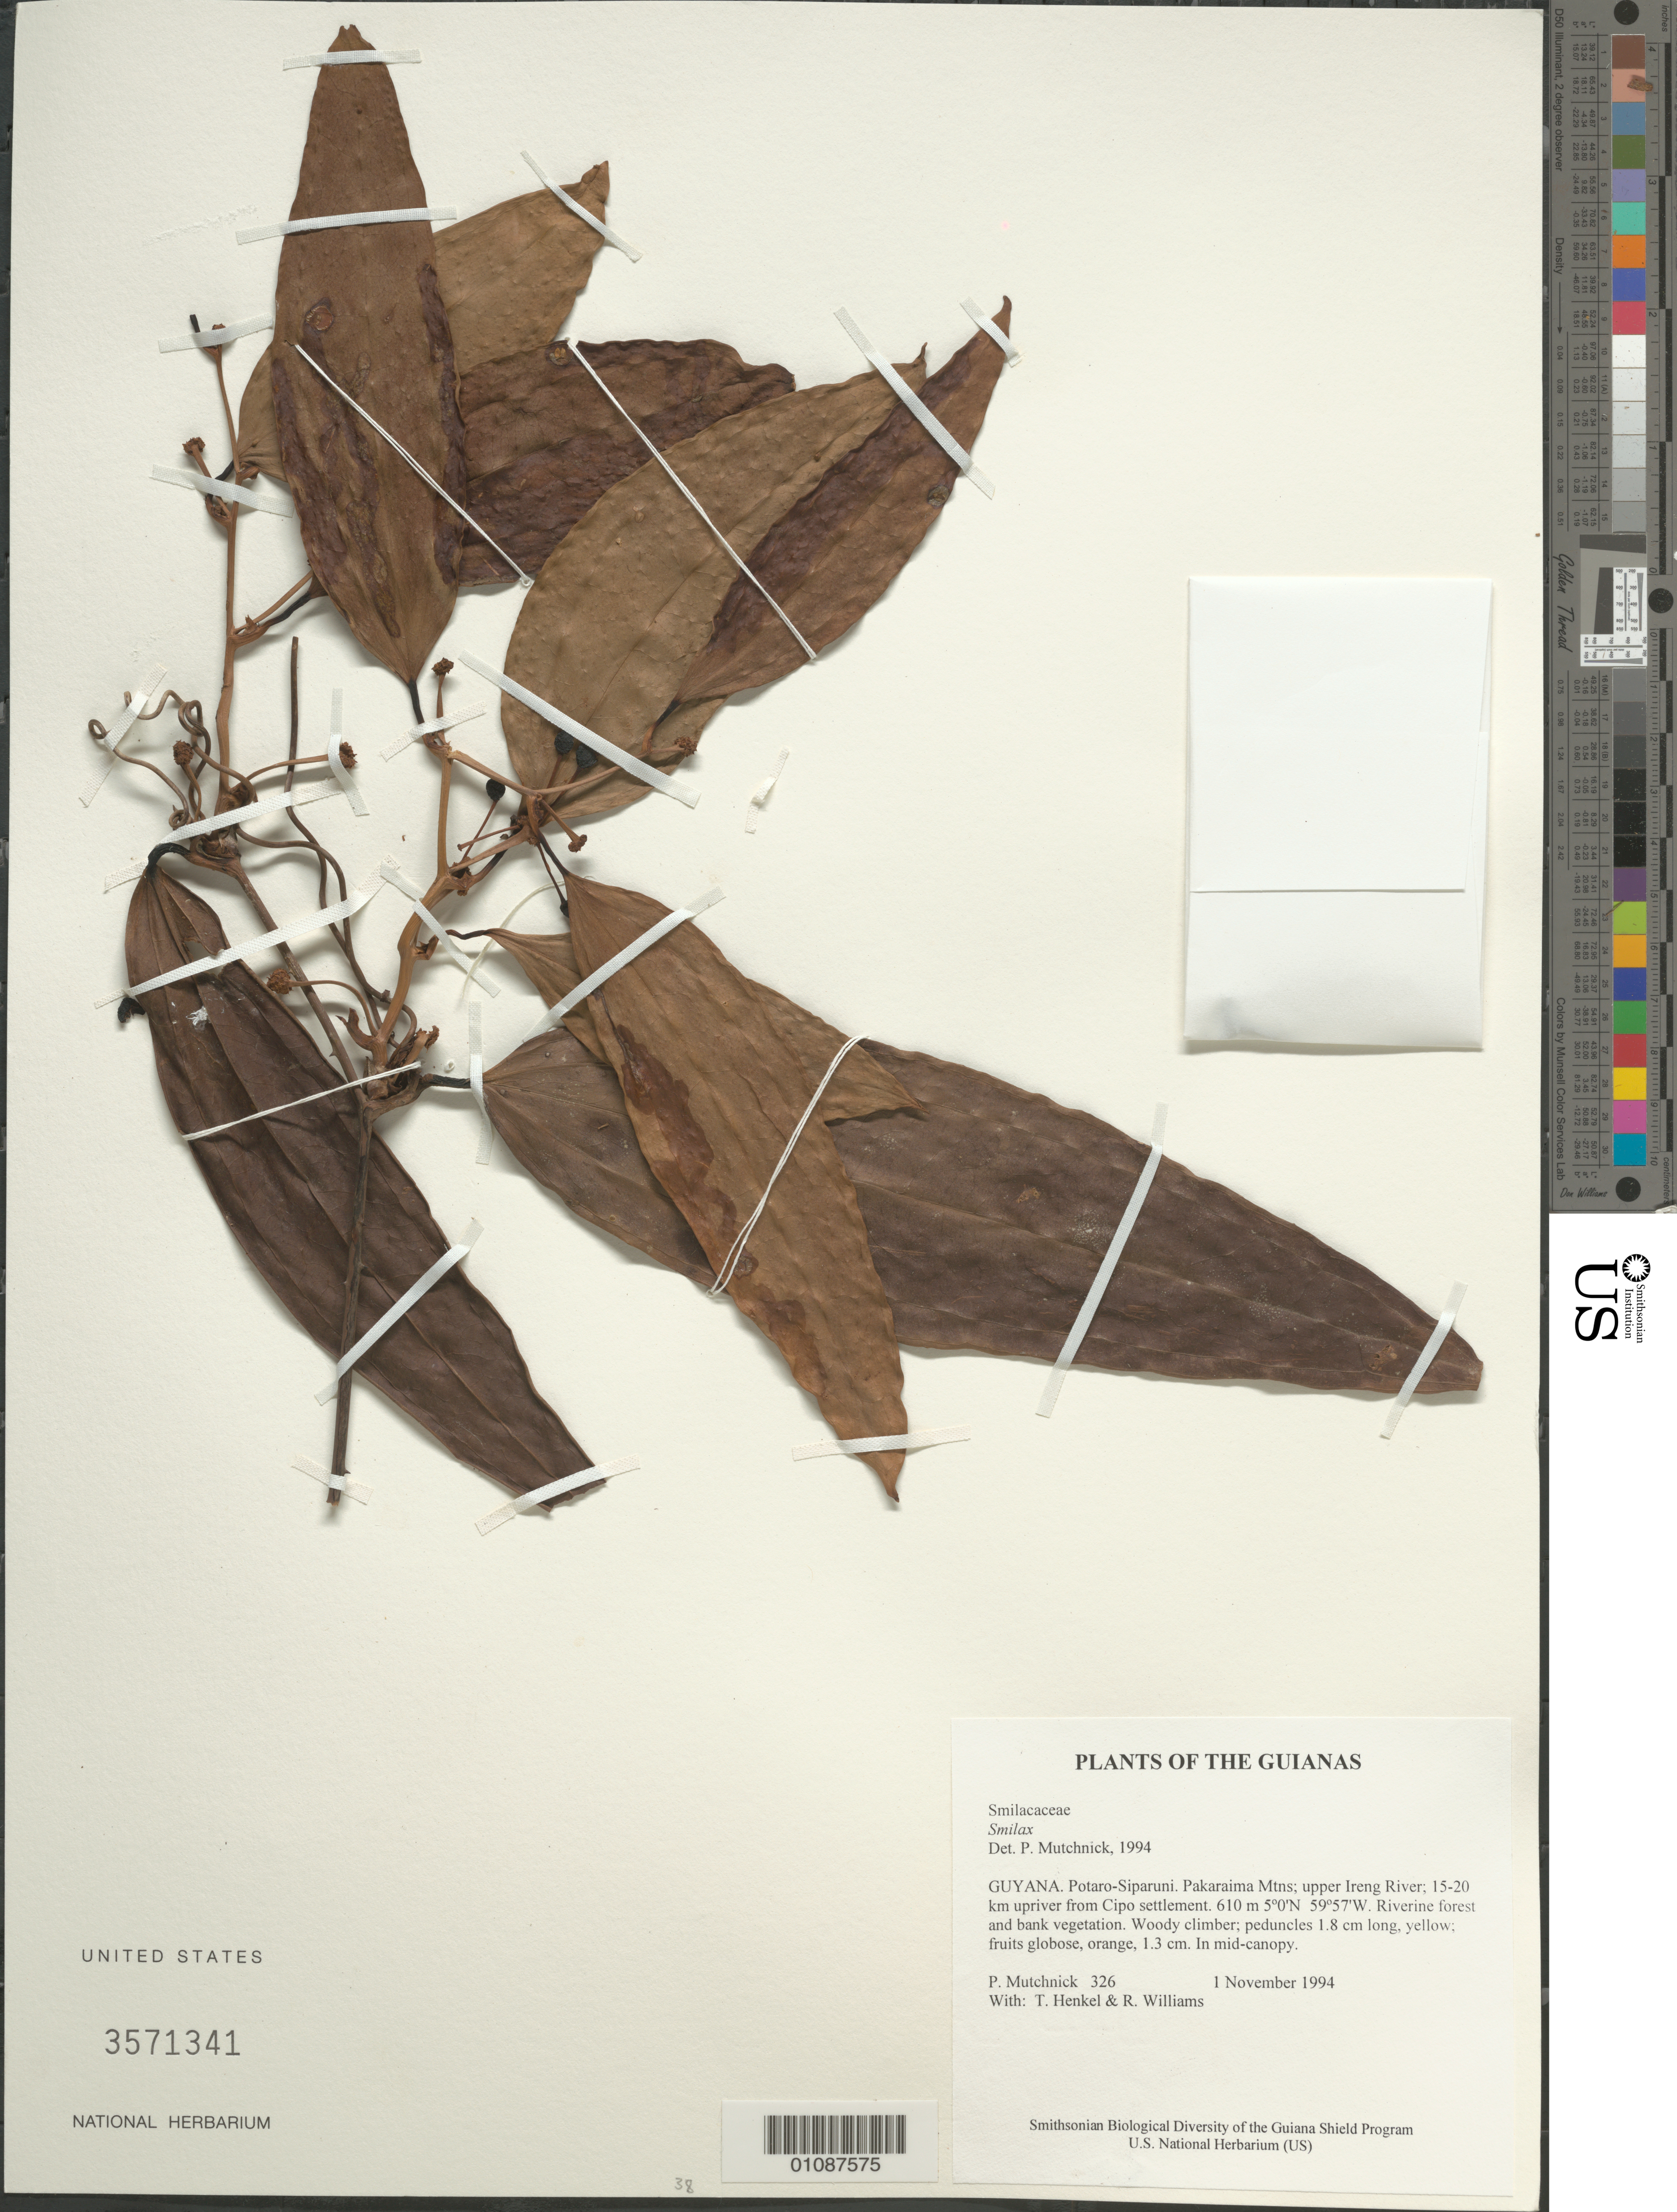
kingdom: Plantae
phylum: Tracheophyta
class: Liliopsida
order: Liliales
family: Smilacaceae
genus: Smilax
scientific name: Smilax sp.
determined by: Mutchnick, P.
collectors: P. Mutchnick, T. Henkel & R. Williams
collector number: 326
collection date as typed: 1 November 1994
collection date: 1994-11-01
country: Guyana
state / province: Potaro-Siparuni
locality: Pakaraima Mtns; upper Ireng River; 15-20 km upriver from Cipo settlement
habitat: Riverine forest and bank vegetation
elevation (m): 610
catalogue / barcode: US 3571341